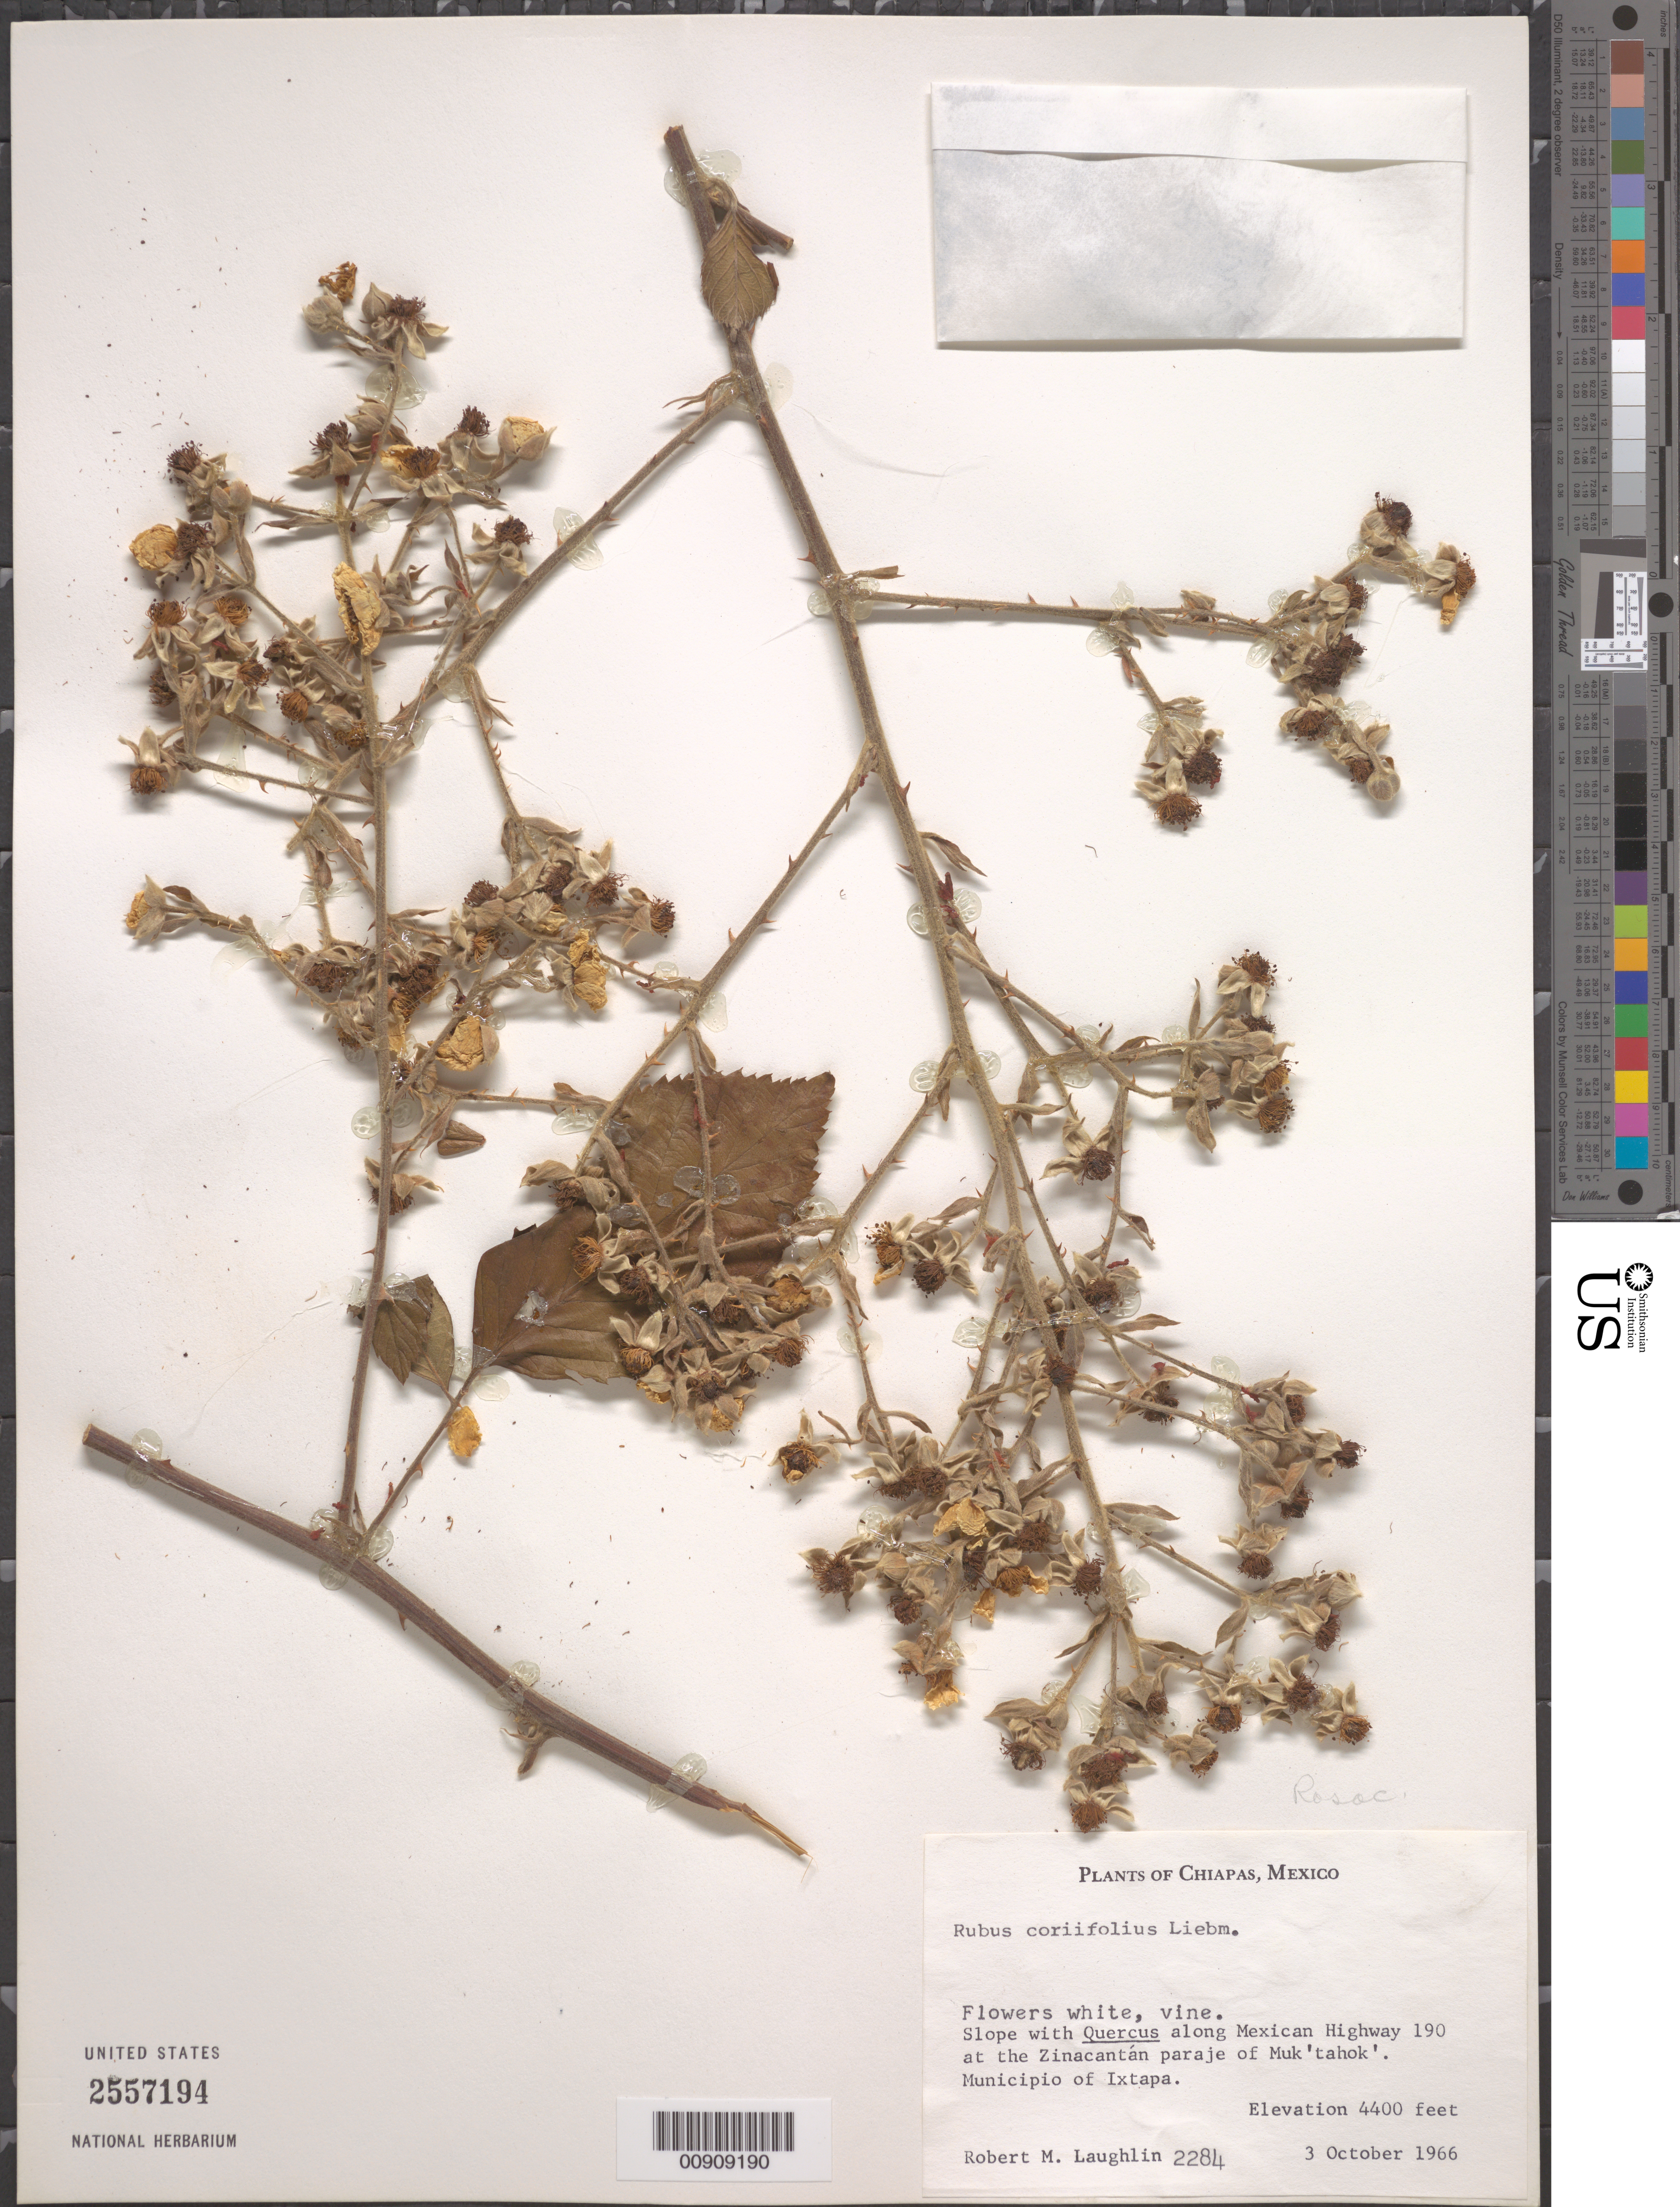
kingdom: Plantae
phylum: Tracheophyta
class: Magnoliopsida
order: Rosales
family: Rosaceae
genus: Rubus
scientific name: Rubus coriifolius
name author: Liebm.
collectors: R. M. Laughlin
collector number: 2284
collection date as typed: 03 Oct 1966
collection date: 1966-10-03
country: Mexico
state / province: Chiapas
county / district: Ixtapa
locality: Along Mexican Highway 190 at the Zinacantán paraje of Muk'tahok'. Municipio of Ixtapa, Chiapas.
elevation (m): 1341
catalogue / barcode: US 2557194